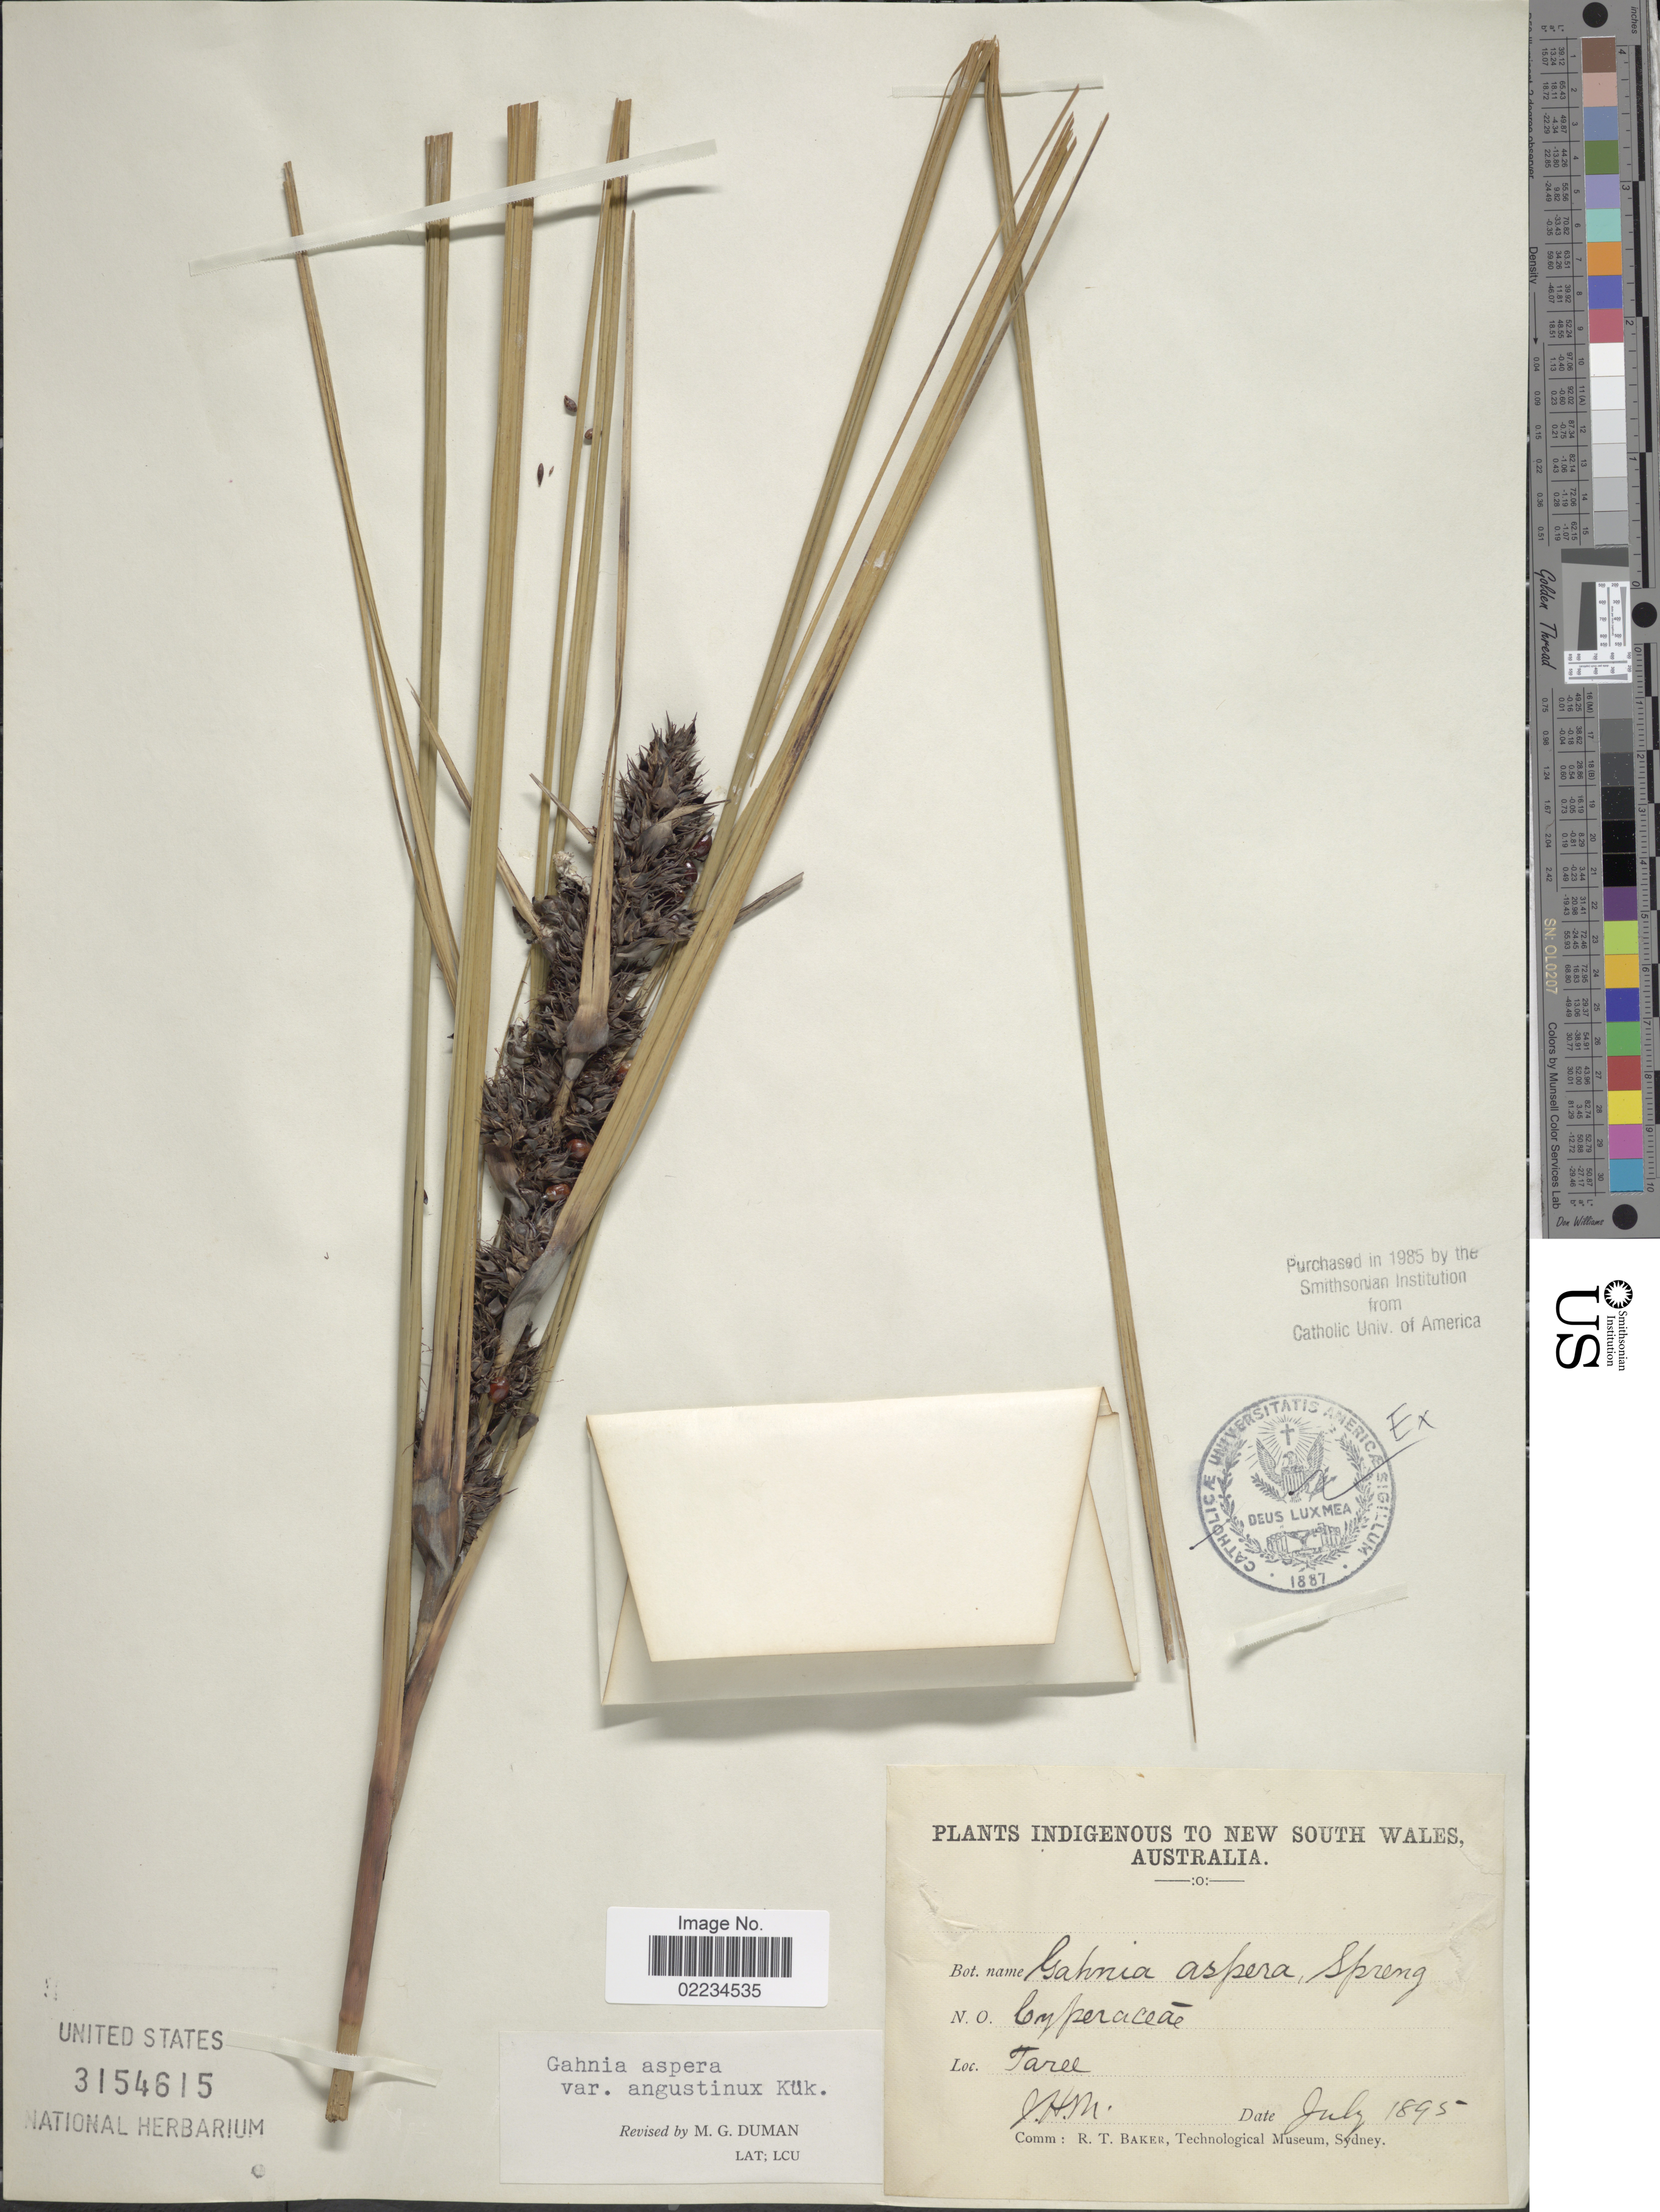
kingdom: Plantae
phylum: Tracheophyta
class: Liliopsida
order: Poales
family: Cyperaceae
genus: Gahnia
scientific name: Gahnia aspera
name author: (R. Br.) Spreng.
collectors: J. H. M.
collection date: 1895-07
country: Australia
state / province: New South Wales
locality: Taree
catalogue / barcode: US 3154615